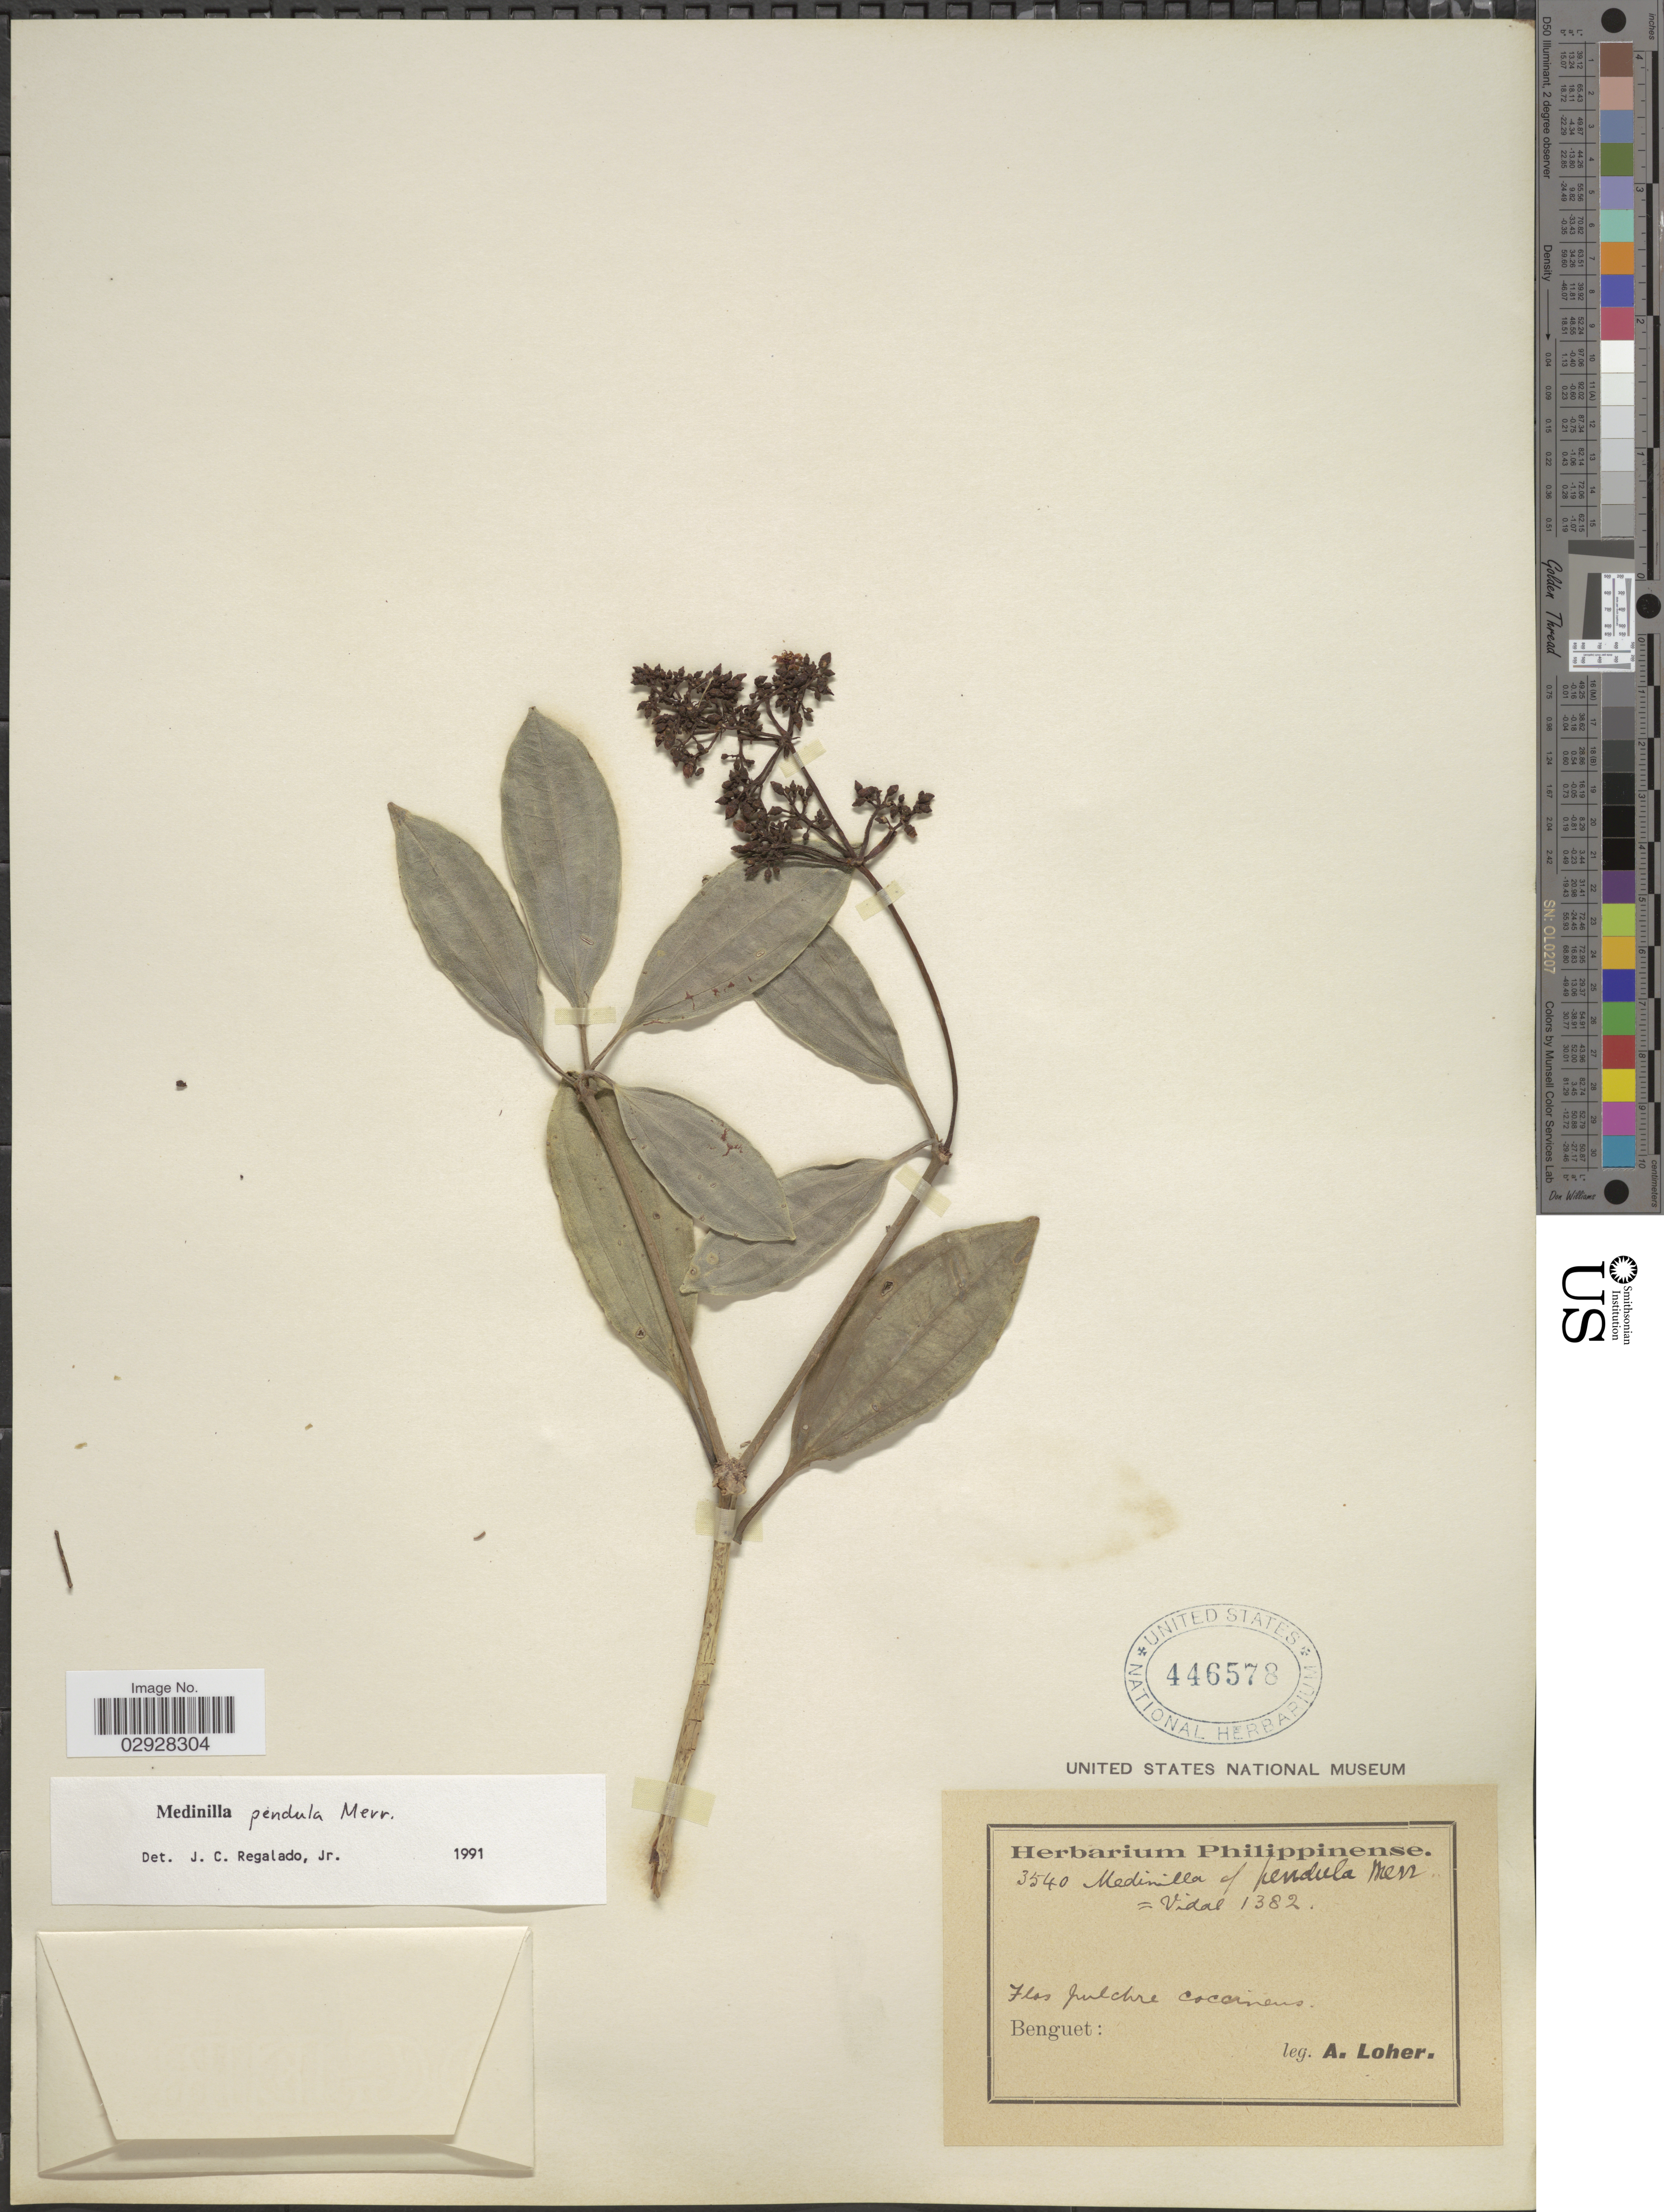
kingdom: Plantae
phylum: Tracheophyta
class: Magnoliopsida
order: Myrtales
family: Melastomataceae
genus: Medinilla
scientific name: Medinilla pendula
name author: Merr.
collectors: A. Loher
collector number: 3540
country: Philippines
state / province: Cordillera (Administrative Region)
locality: Benguet.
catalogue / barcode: US 446578